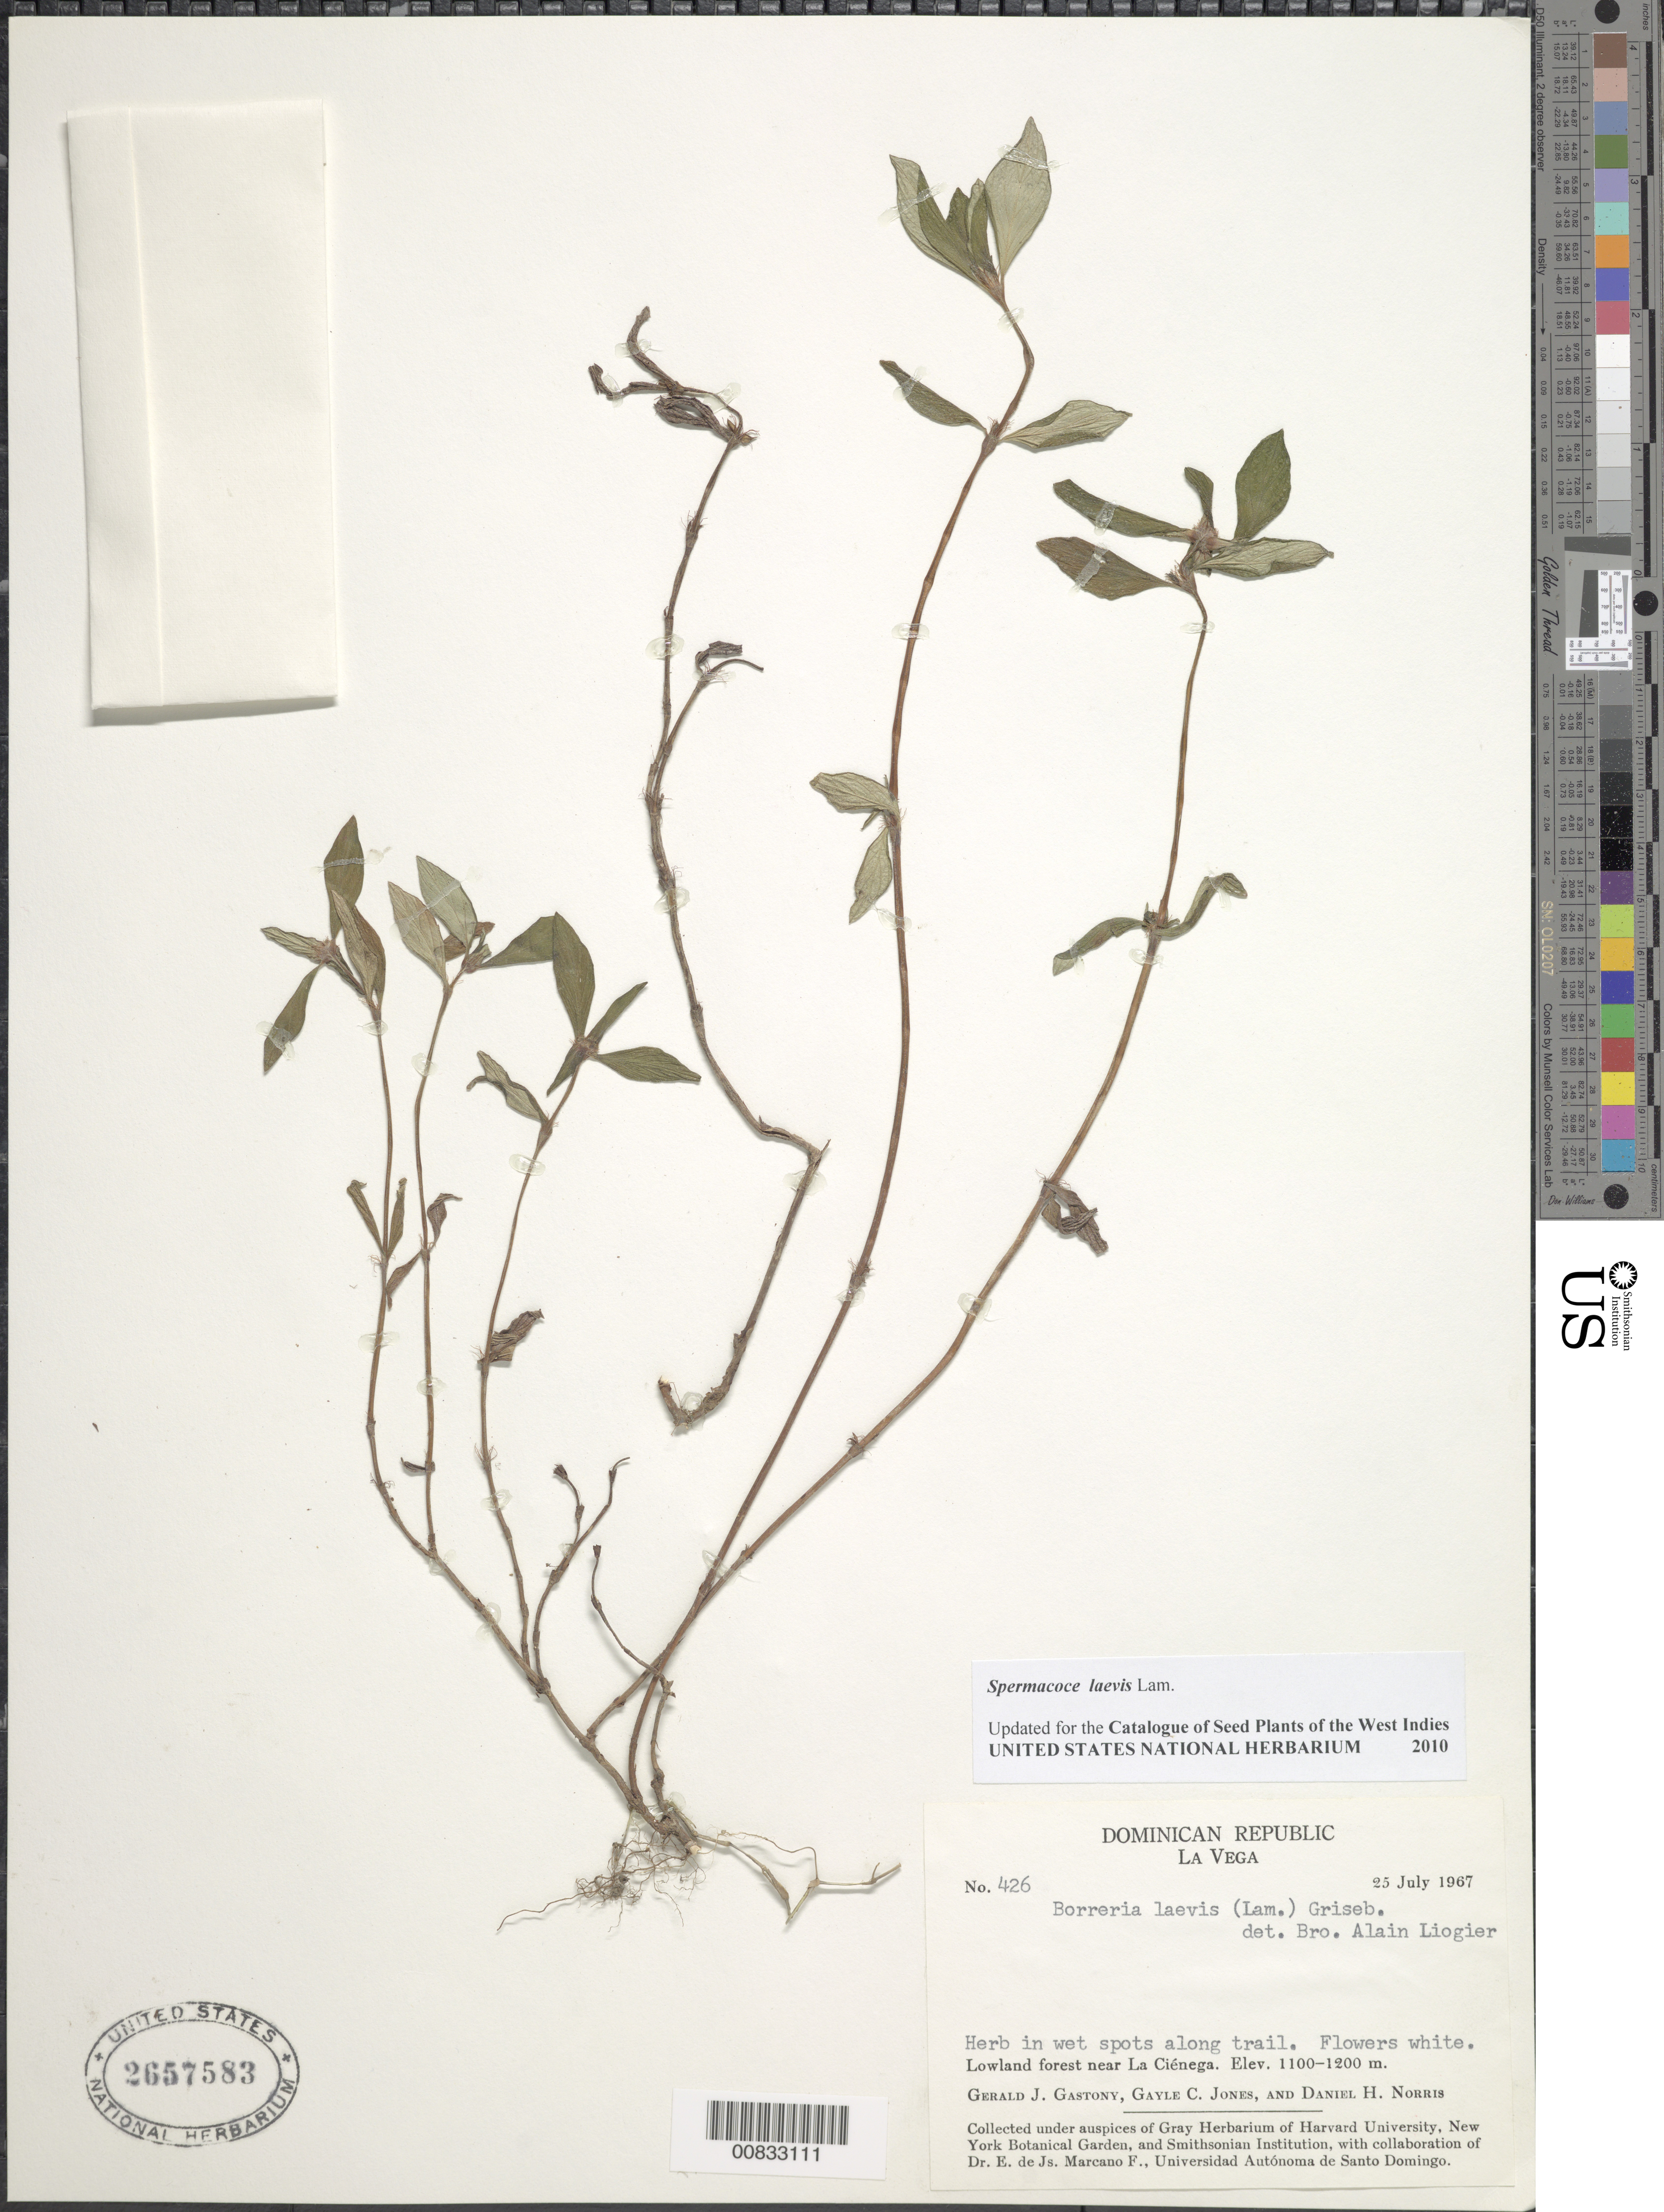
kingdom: Plantae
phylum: Tracheophyta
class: Magnoliopsida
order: Gentianales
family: Rubiaceae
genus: Spermacoce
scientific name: Spermacoce laevis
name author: Lam.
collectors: G. Gastony, G. C. Jones & D. H. Norris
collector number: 426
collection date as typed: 25 Jul 1967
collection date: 1967-07-25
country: Dominican Republic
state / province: La Vega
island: Hispaniola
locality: Trail near La Ciénaga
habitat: In wet spots along trail in lowland forest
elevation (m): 1100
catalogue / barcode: US 2657583